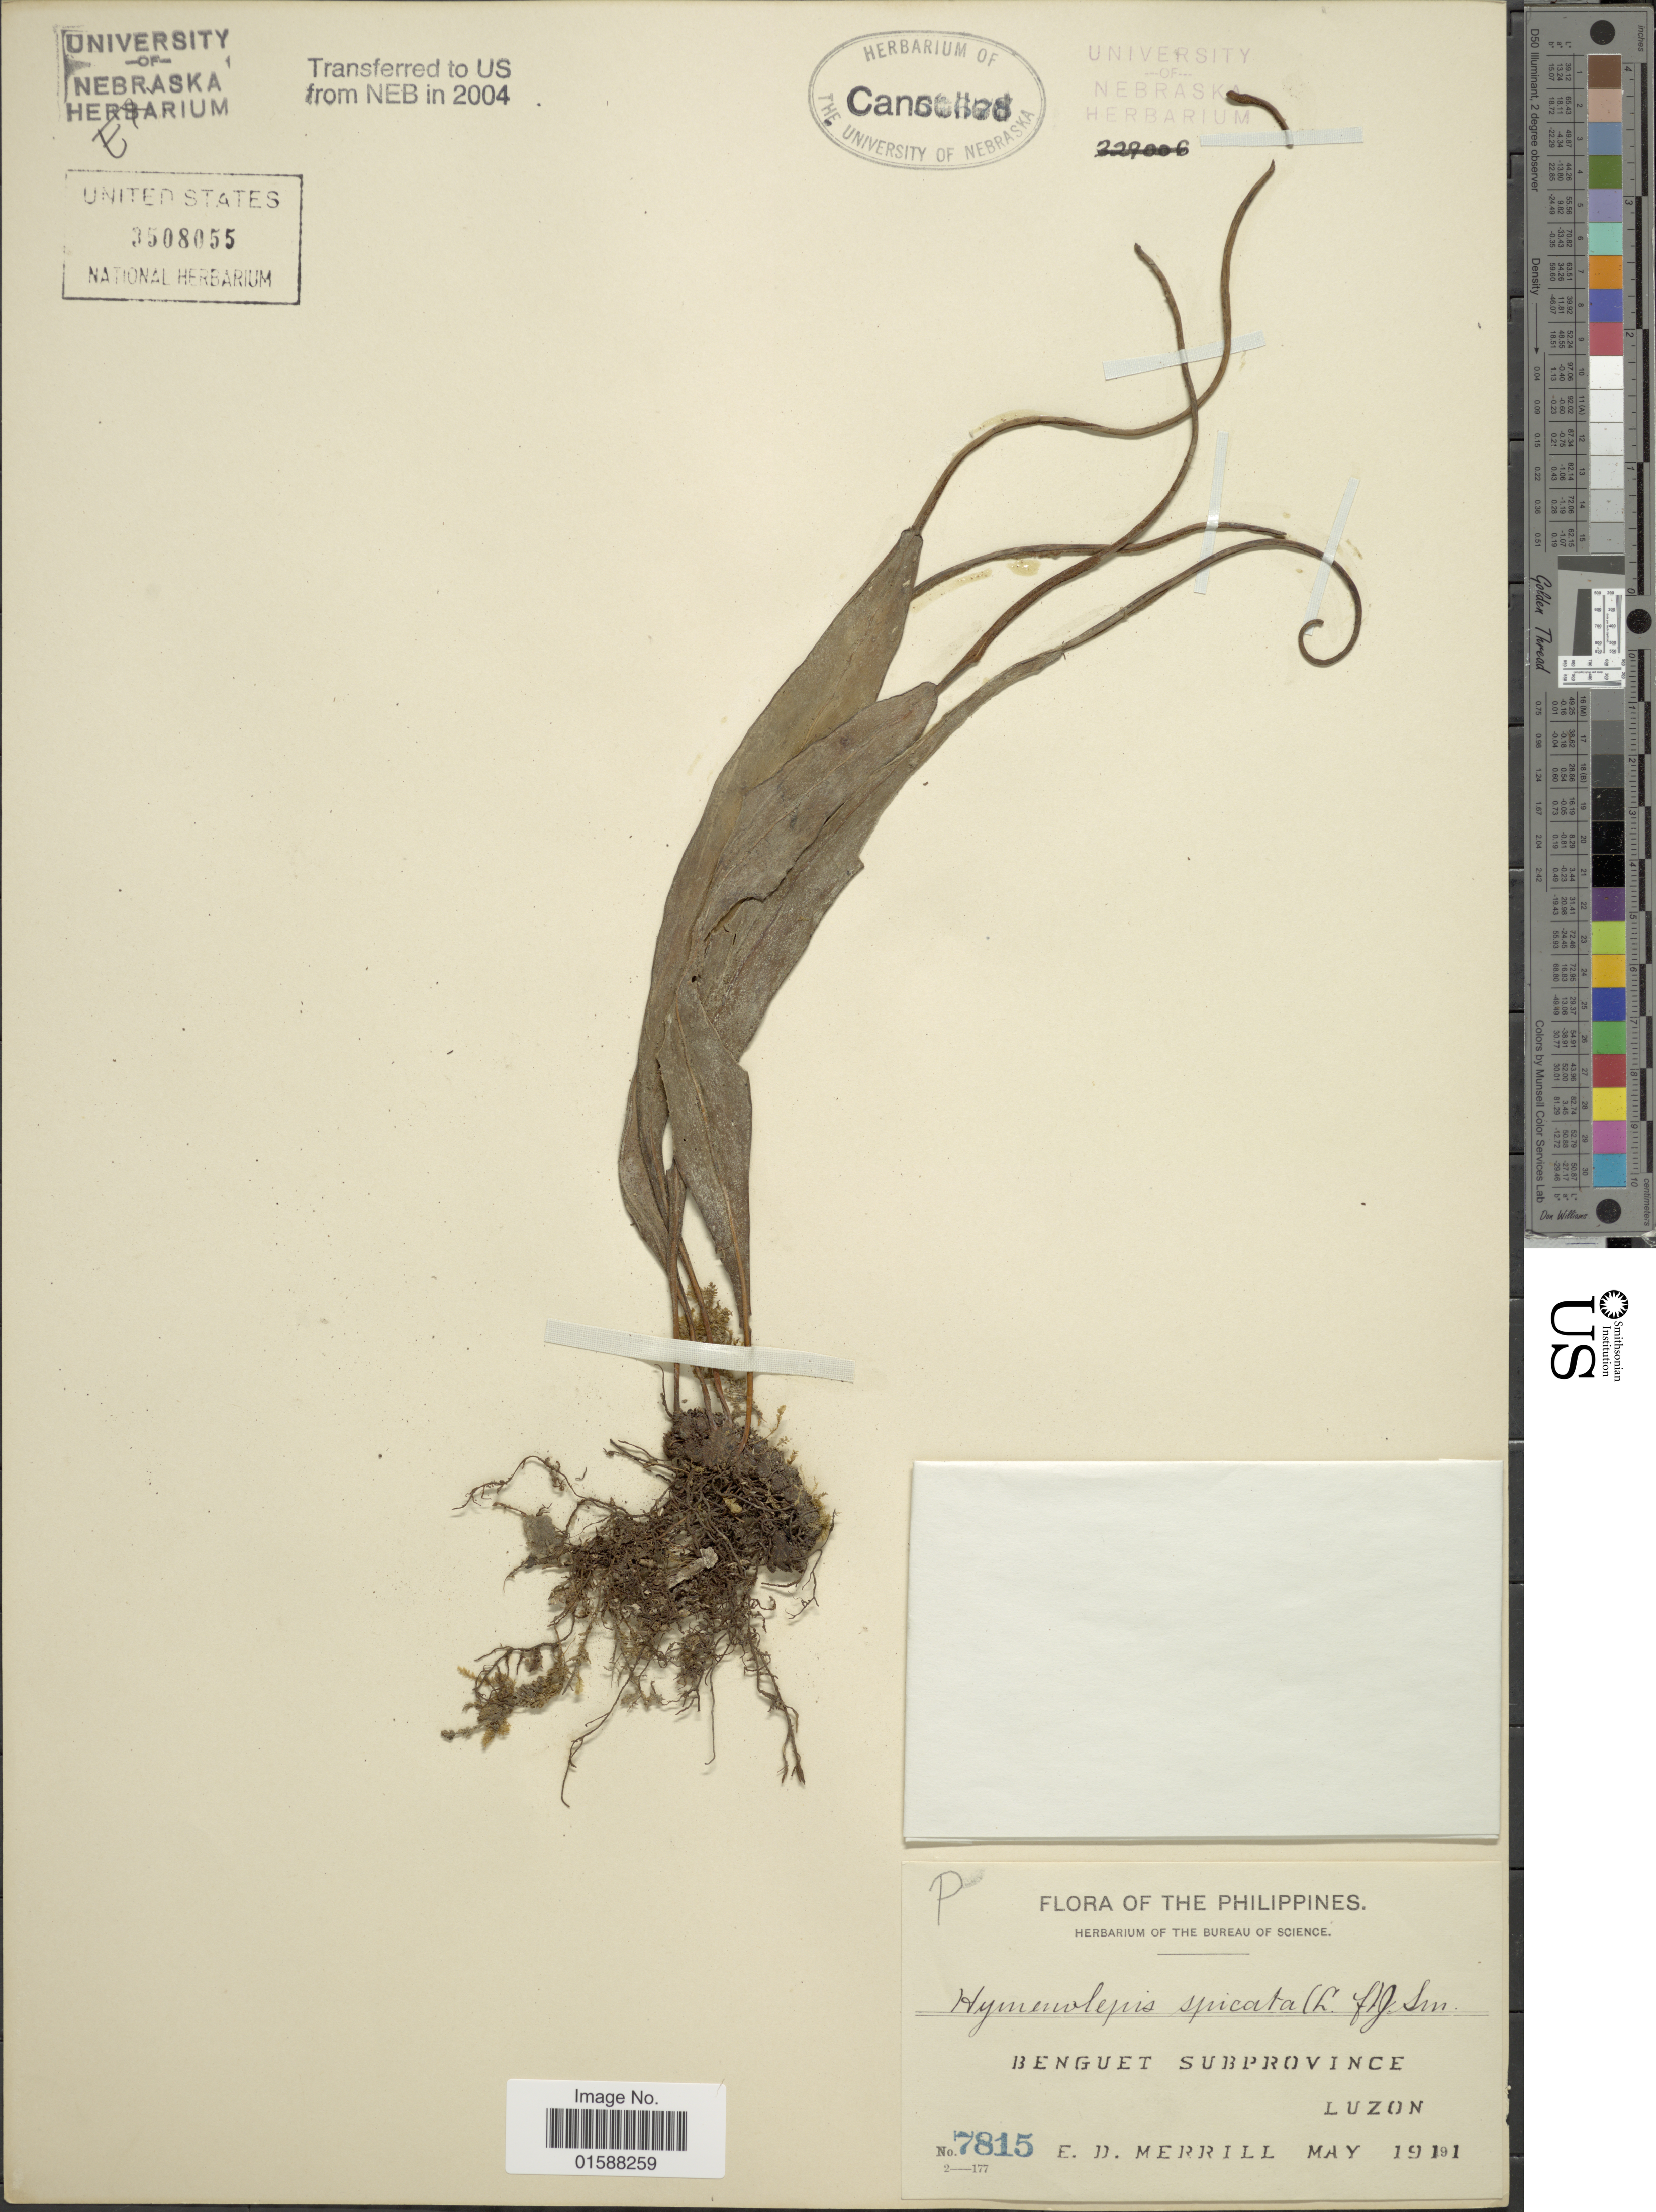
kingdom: Plantae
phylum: Tracheophyta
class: Polypodiopsida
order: Polypodiales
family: Polypodiaceae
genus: Lepisorus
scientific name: Lepisorus spicatus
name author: (L. f.) Li S. Wang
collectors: E. Merrill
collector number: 7815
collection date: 1911-05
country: Philippines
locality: Benguet Subprovince. Luzon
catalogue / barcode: US 3508055